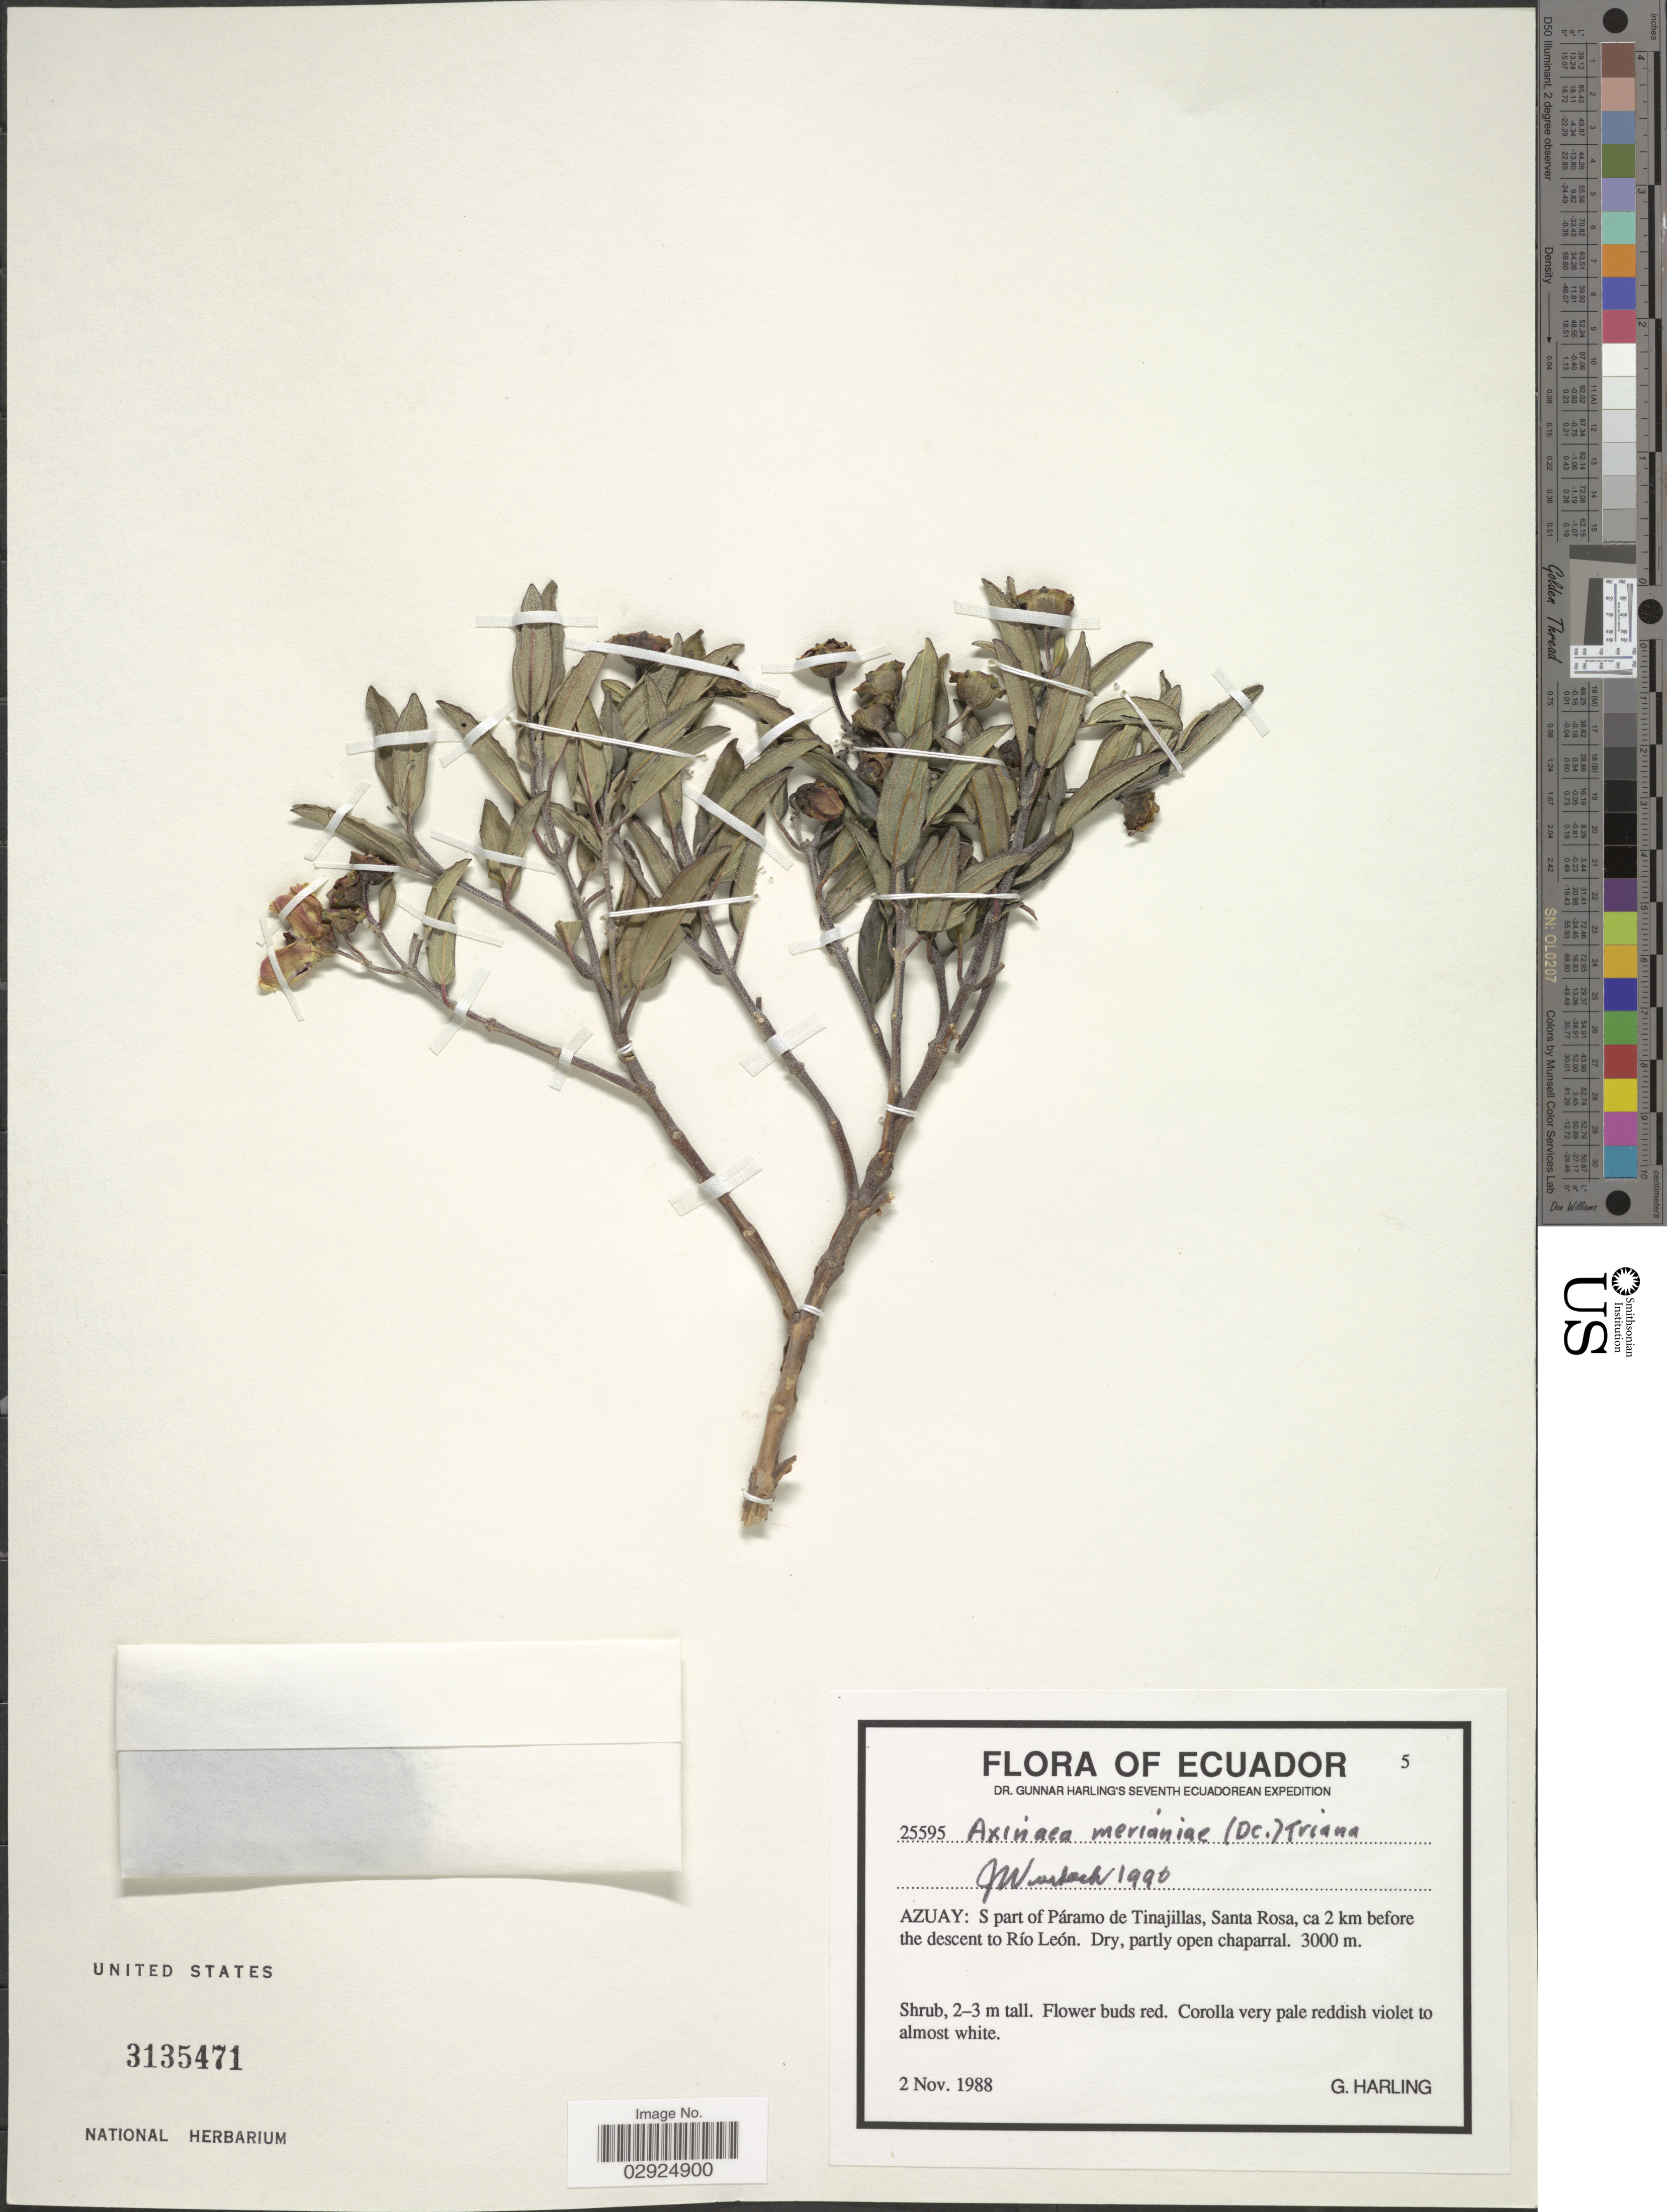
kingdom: Plantae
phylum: Tracheophyta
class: Magnoliopsida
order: Myrtales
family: Melastomataceae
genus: Axinaea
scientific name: Axinaea merianiae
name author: (DC.) Triana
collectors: G. Harling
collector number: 25595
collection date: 1988-11-02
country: Ecuador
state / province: Azuay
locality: S part of Páramo de Tinajillas, Santa Rosa, ca 2 km before the descent to Río León.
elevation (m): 3000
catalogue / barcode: US 3135471